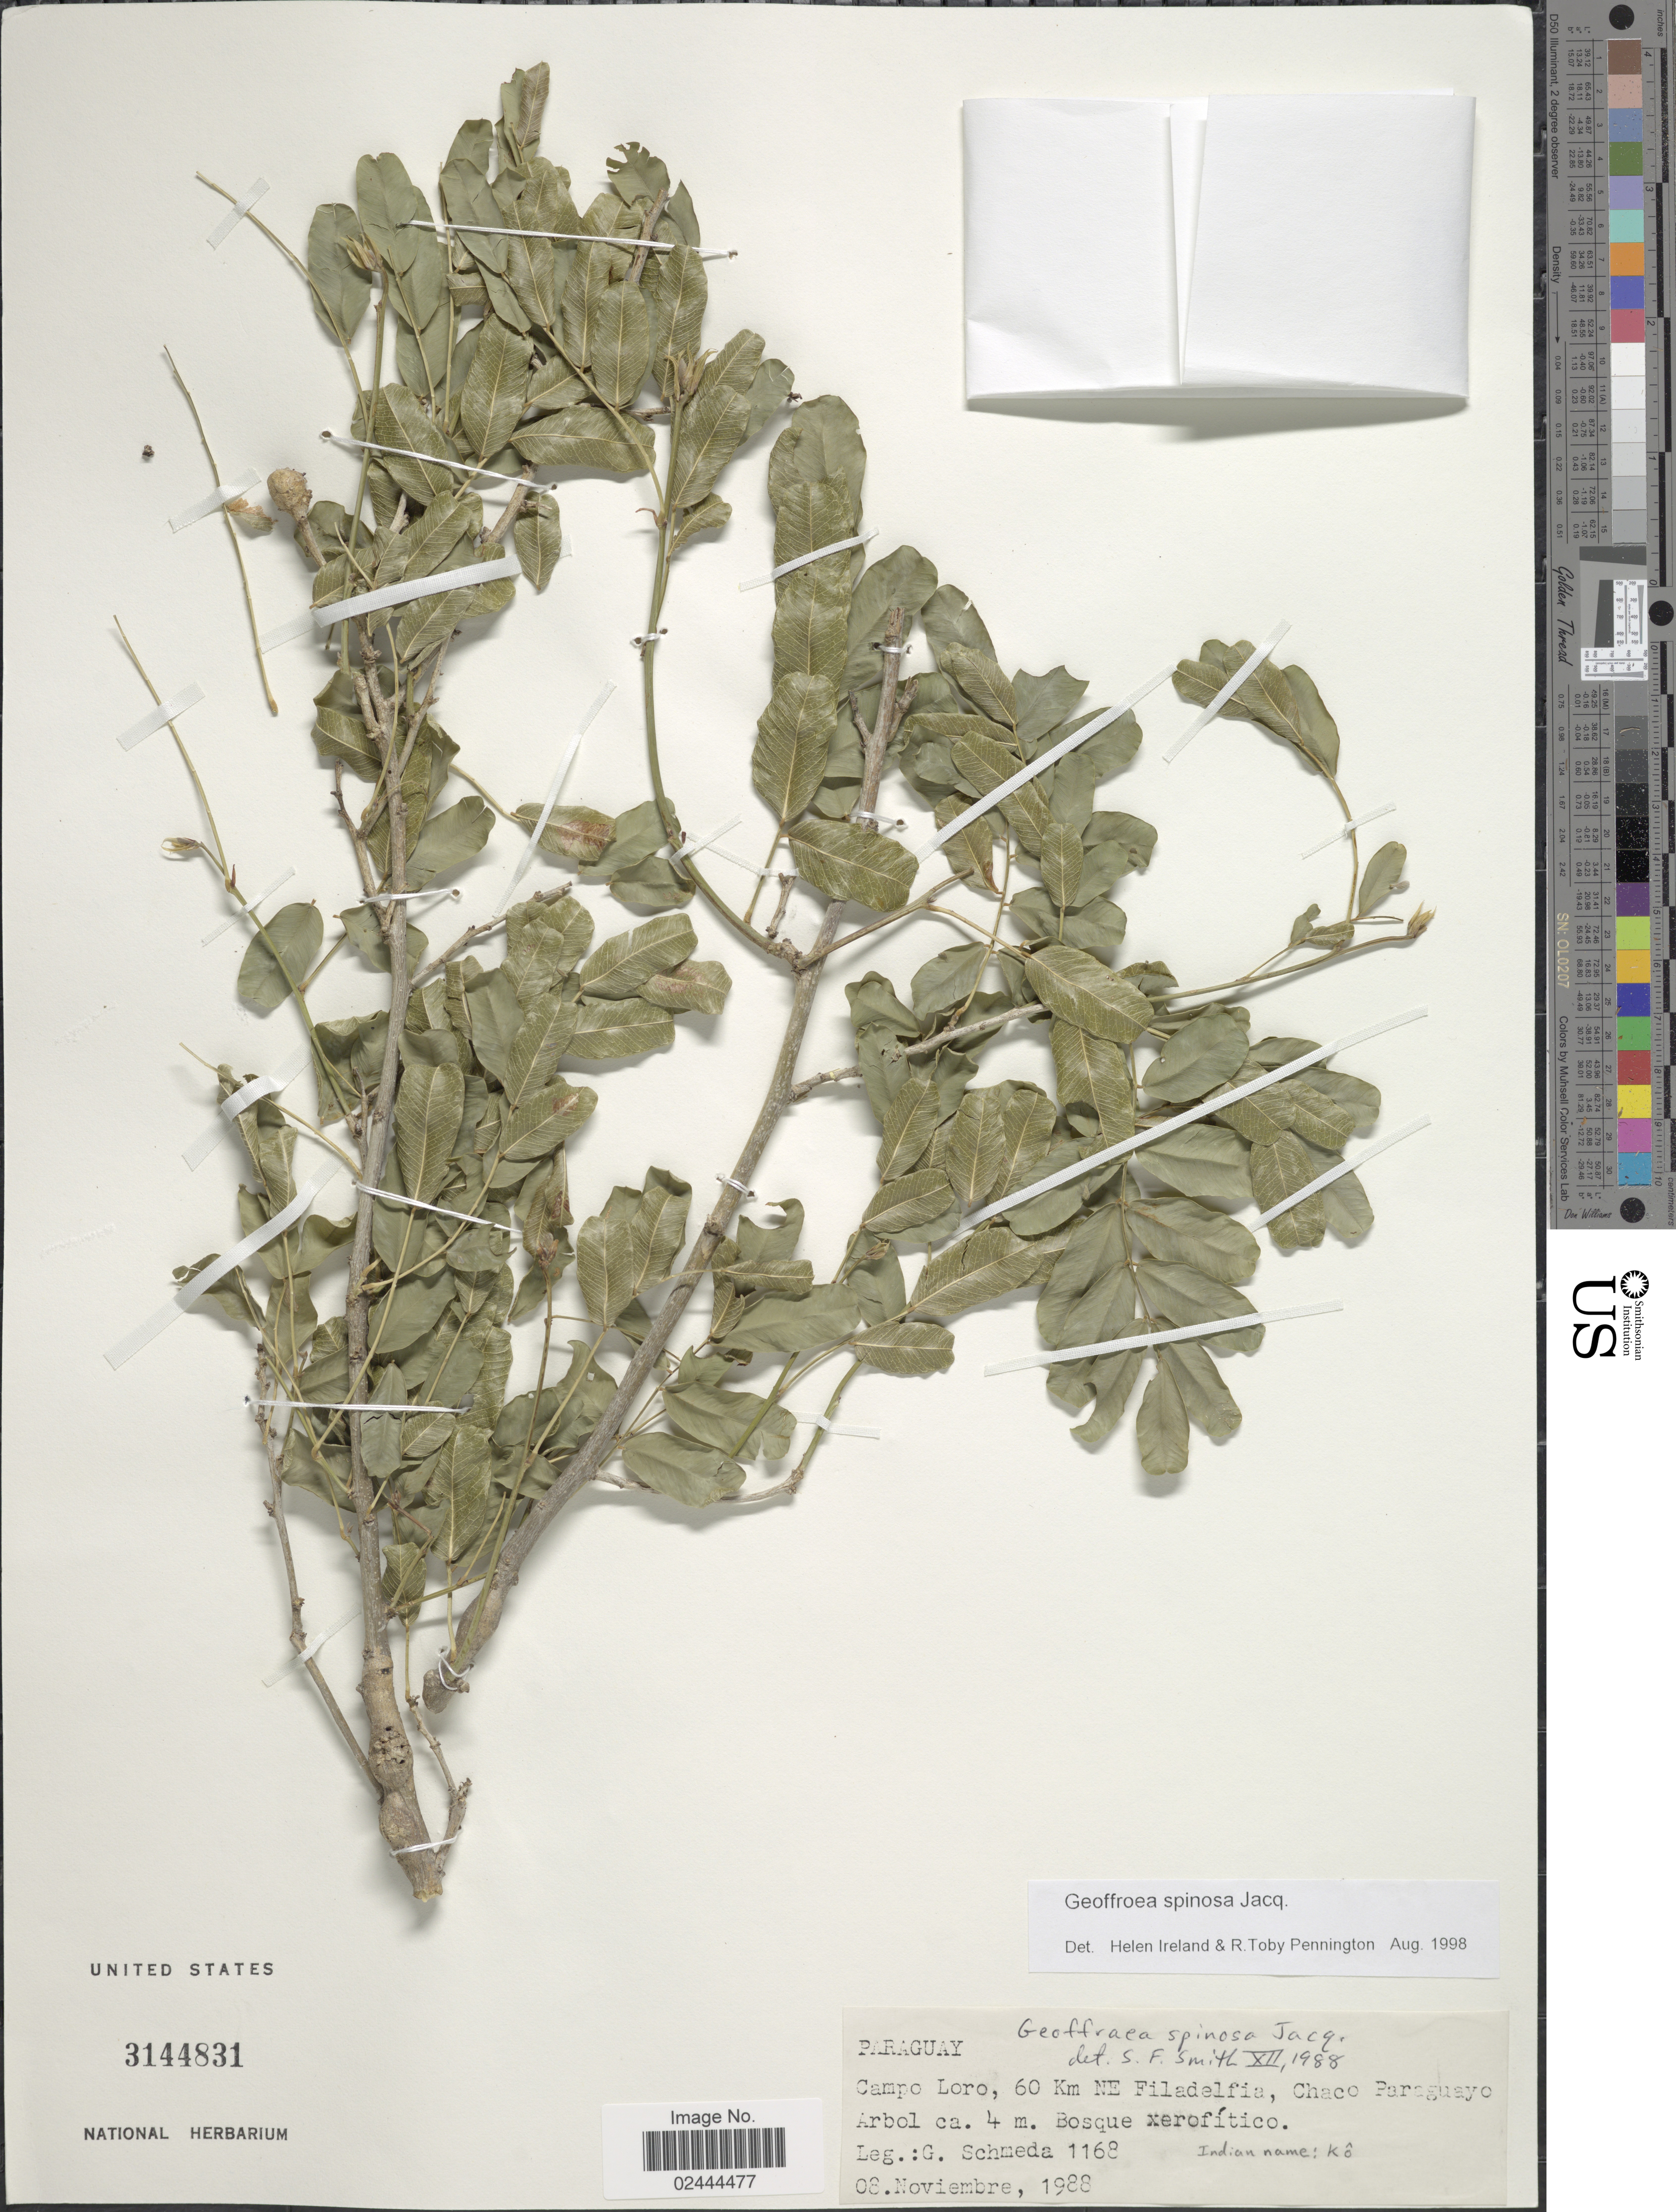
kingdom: Plantae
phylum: Tracheophyta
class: Magnoliopsida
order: Fabales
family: Fabaceae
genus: Geoffroea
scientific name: Geoffroea spinosa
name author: Jacq.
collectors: G. Schmeda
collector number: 1168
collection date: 1988-11-08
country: Paraguay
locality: Campo Loro, 60 km NE Filadelfia, Chaco Paraguayo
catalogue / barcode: US 3144831